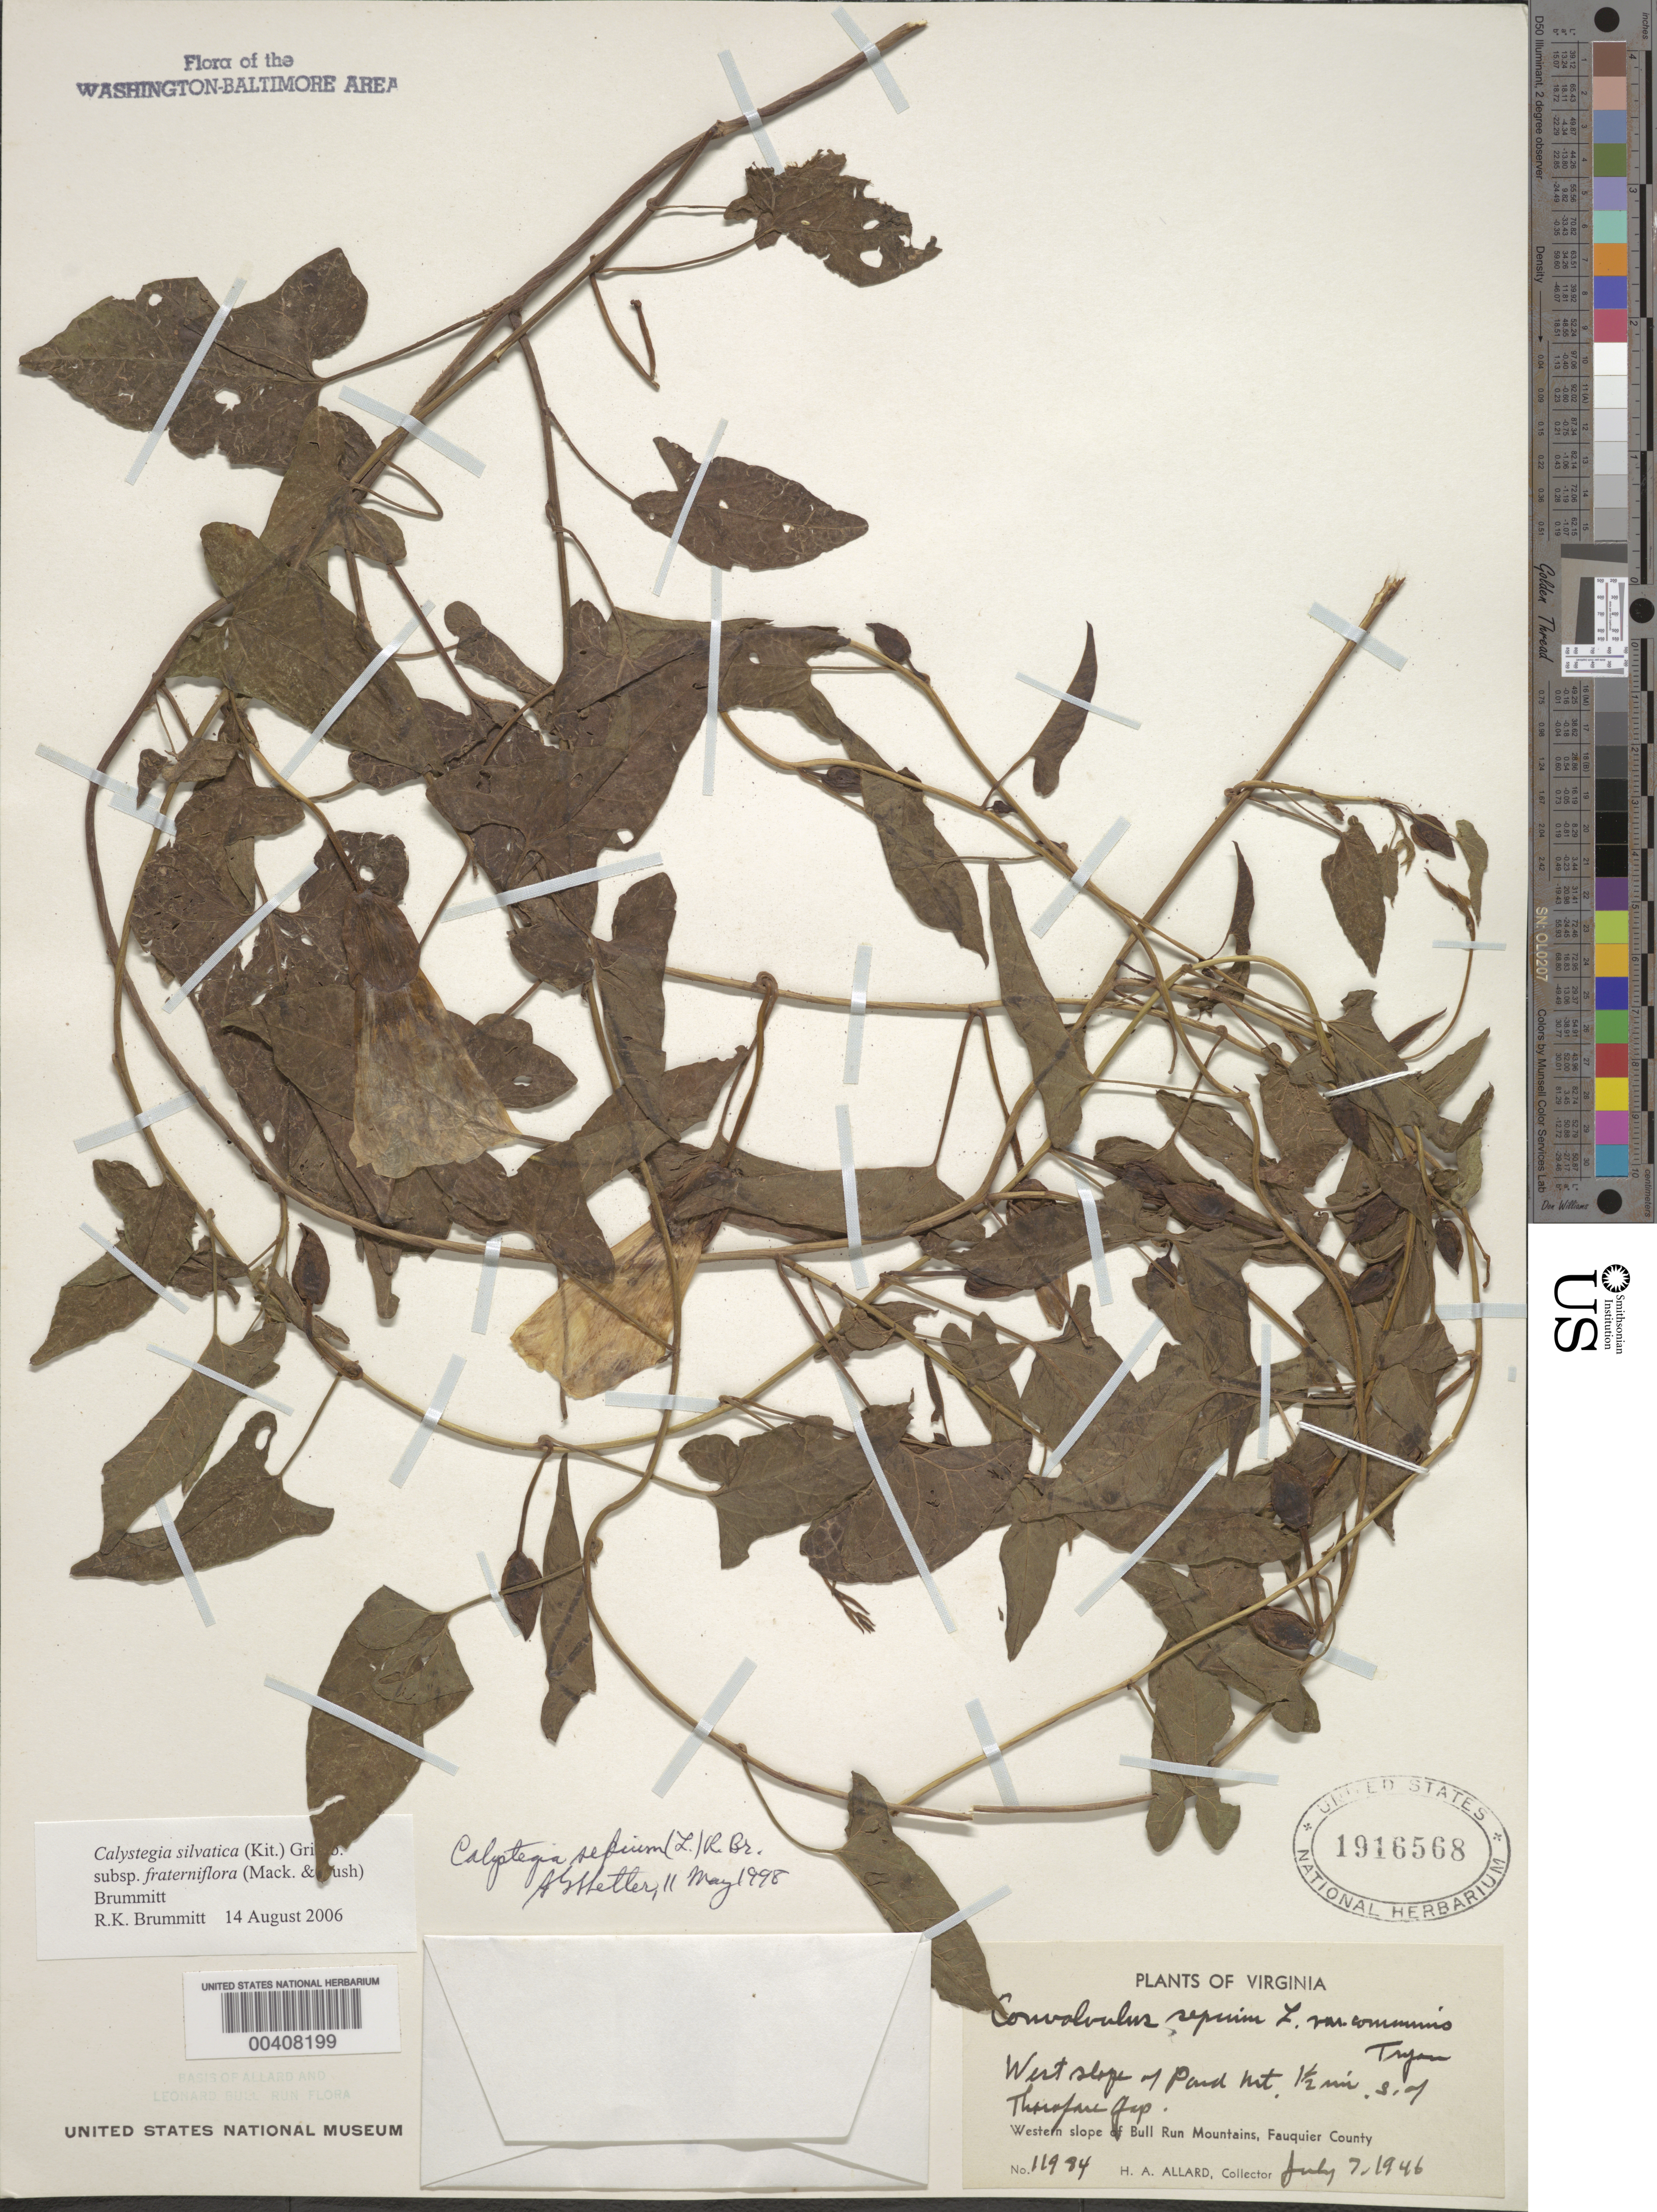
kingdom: Plantae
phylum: Tracheophyta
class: Magnoliopsida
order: Solanales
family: Convolvulaceae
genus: Calystegia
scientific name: Calystegia silvatica subsp. fraterniflora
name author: (Mack. & Bush) Brummitt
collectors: H. A. Allard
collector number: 11984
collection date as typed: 07 Jul 1946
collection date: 1946-07-07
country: United States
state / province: Virginia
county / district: Fauquier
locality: W slope of Pond Mt., 1 1/2 mi. S of Thorofare Gap Bull Run Mts.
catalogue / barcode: US 1916568